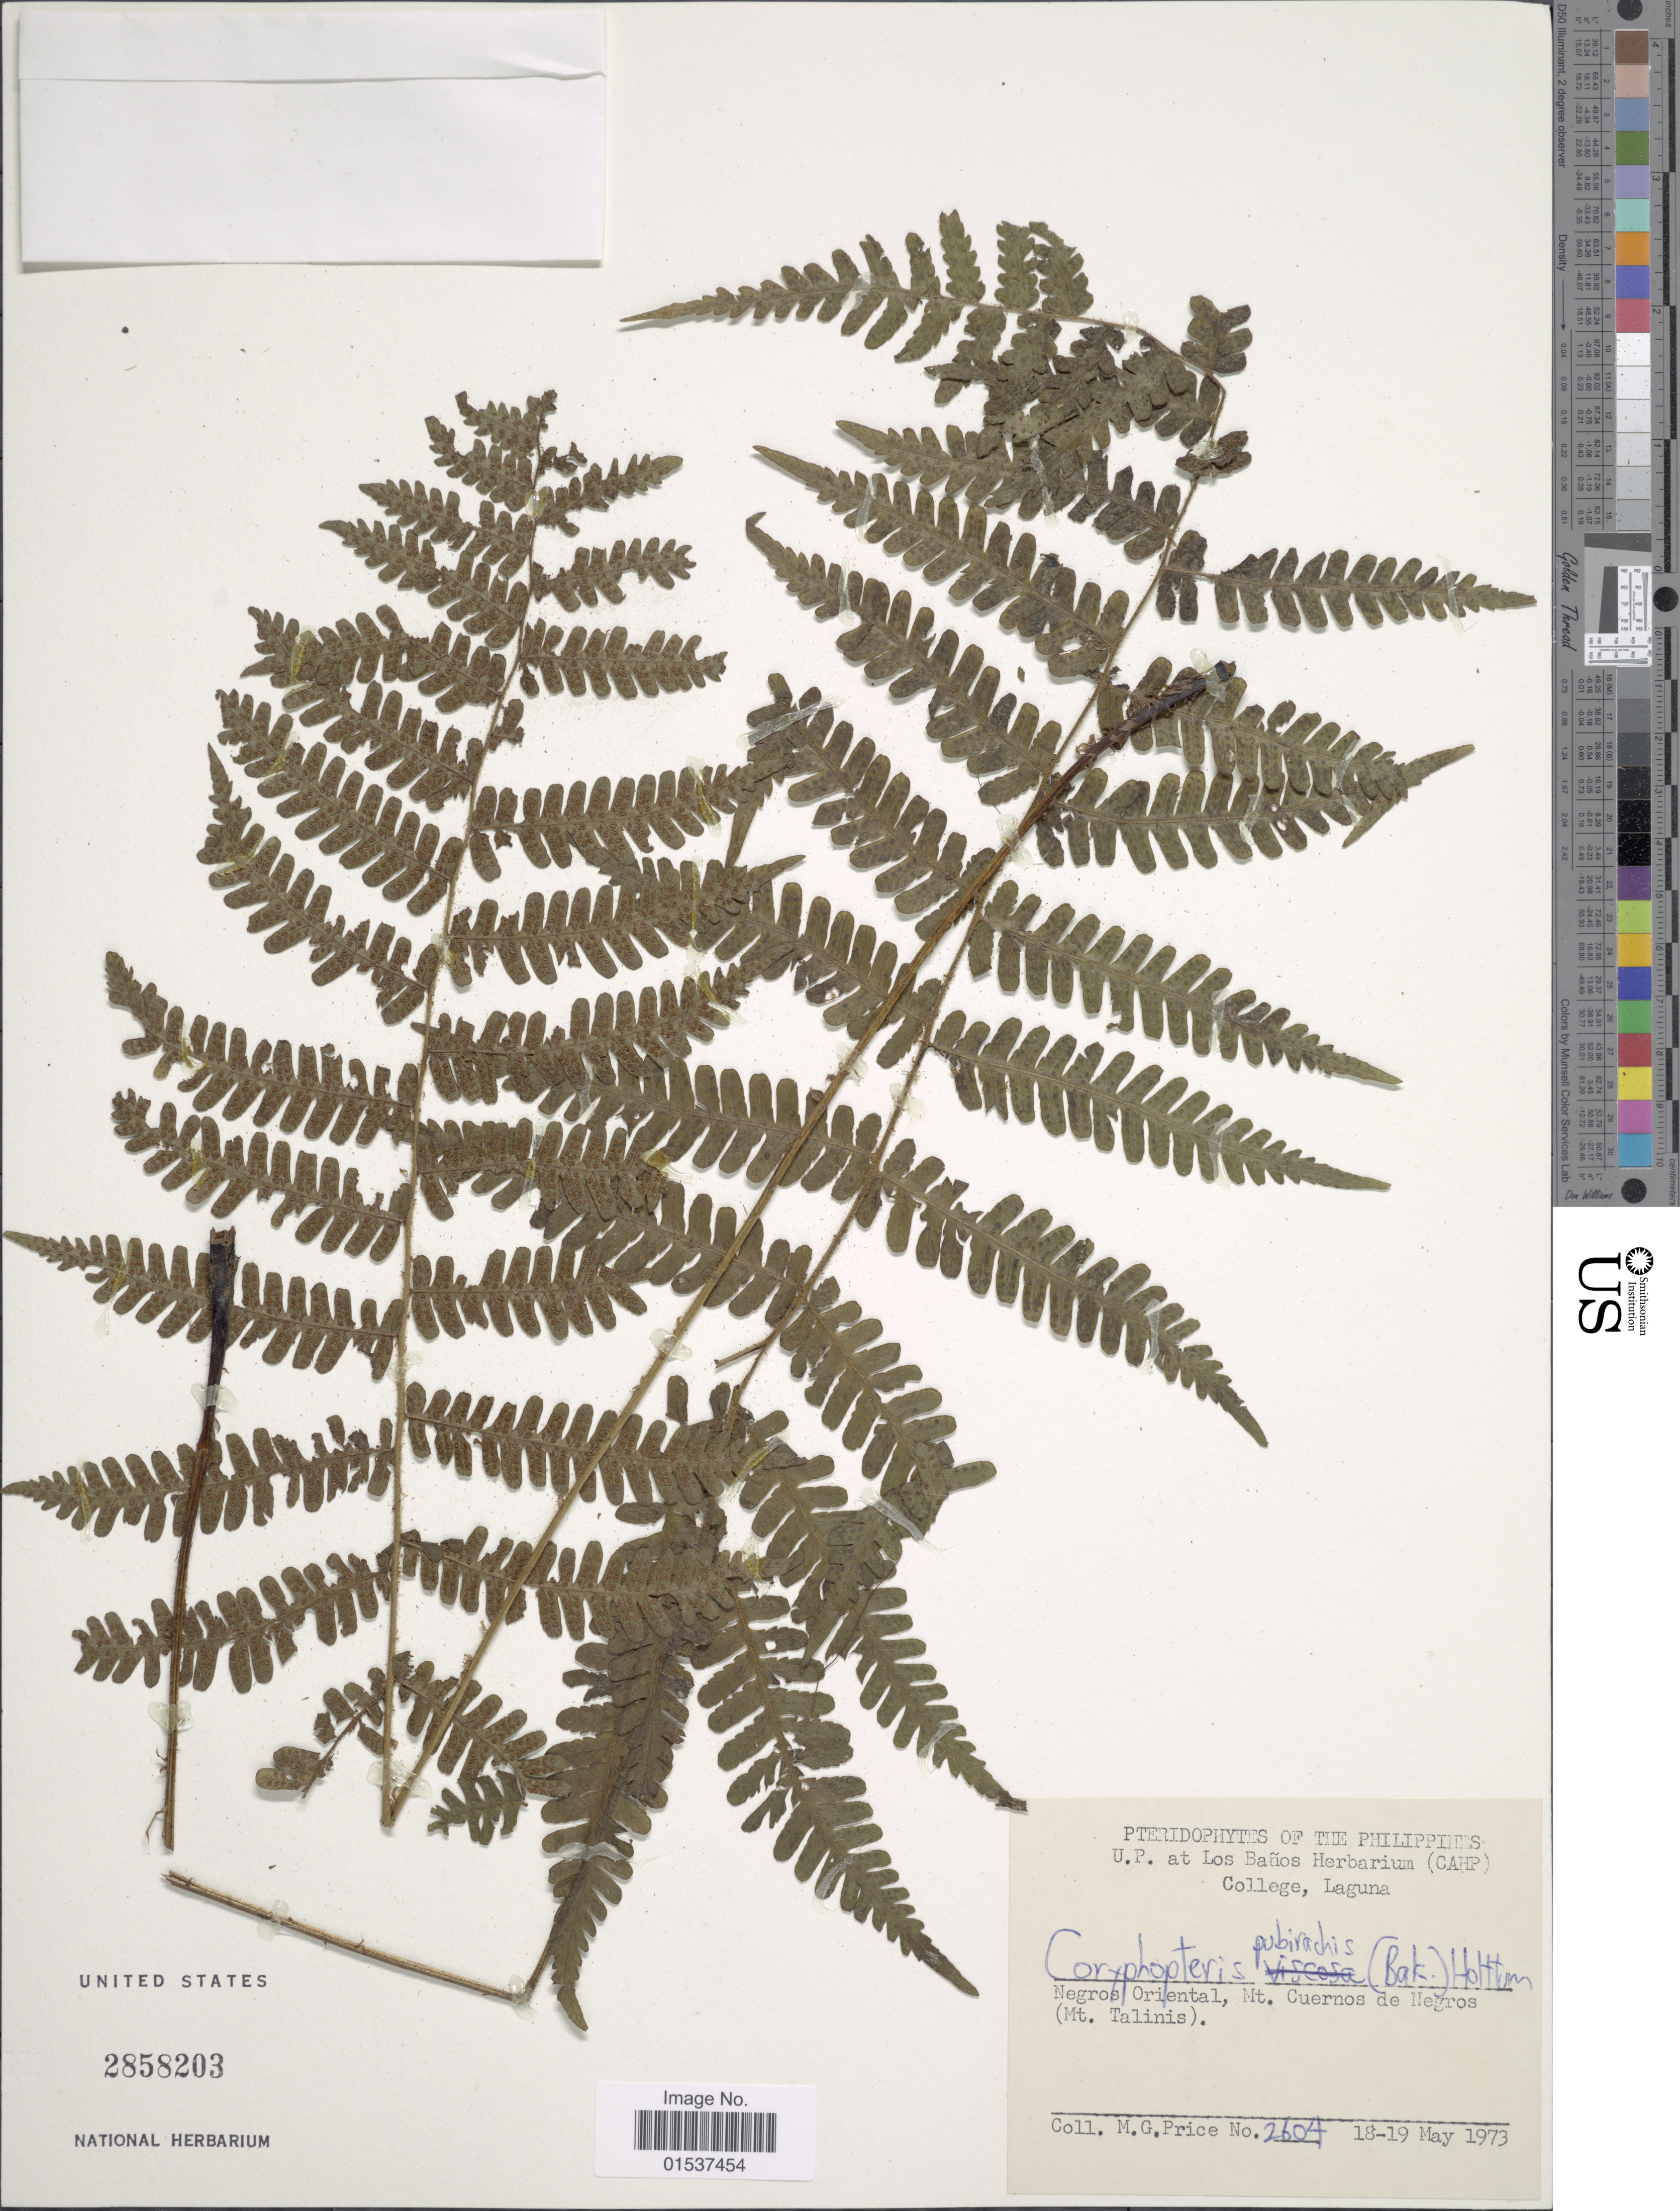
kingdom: Plantae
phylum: Tracheophyta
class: Polypodiopsida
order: Polypodiales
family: Thelypteridaceae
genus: Coryphopteris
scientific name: Coryphopteris pubirachis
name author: (Baker) Holttum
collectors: M. G. Price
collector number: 2604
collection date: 1973-05-18/1973-05-19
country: Philippines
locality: Negros Oriental, Mt. Cuernos de Negros (Mt. Talinis).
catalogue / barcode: US 2858203